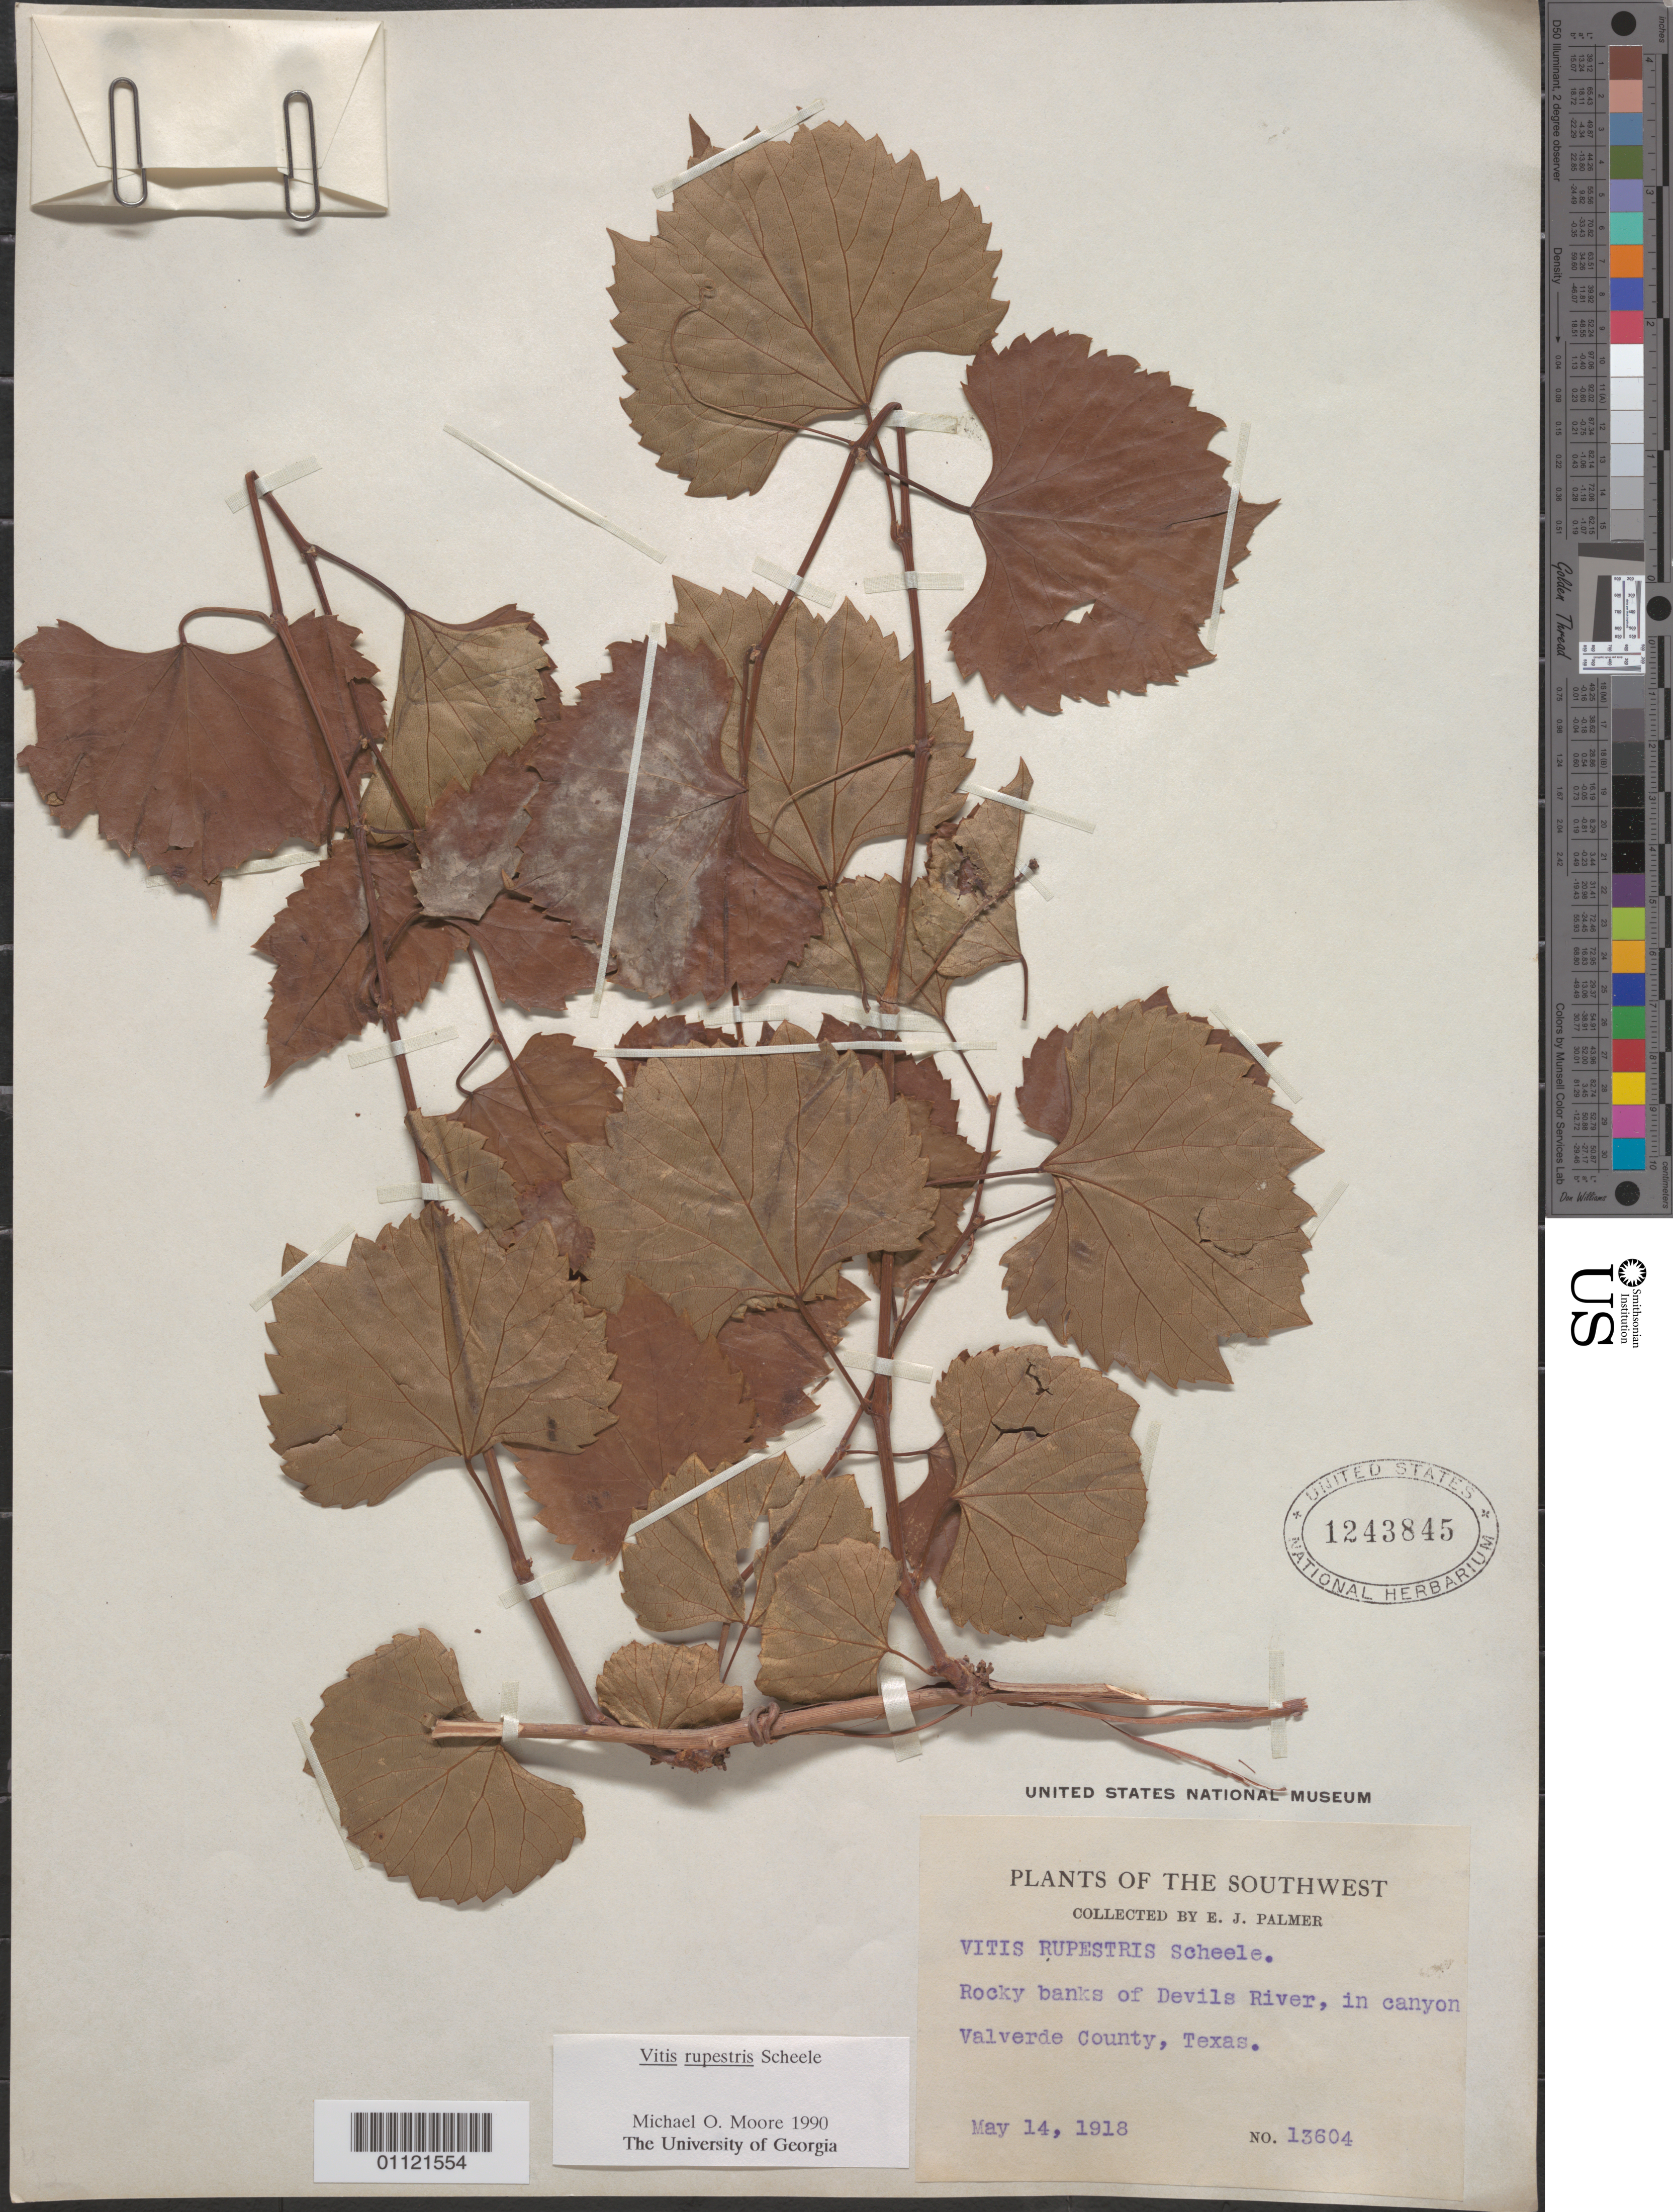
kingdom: Plantae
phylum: Tracheophyta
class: Magnoliopsida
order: Vitales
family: Vitaceae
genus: Vitis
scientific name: Vitis rupestris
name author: Scheele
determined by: Moore, M. O.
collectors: E. J. Palmer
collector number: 13604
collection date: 1918-05-14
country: United States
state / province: Texas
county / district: Valverde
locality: Devils River, in canyon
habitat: Rocky banks of the river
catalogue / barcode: US 1243845